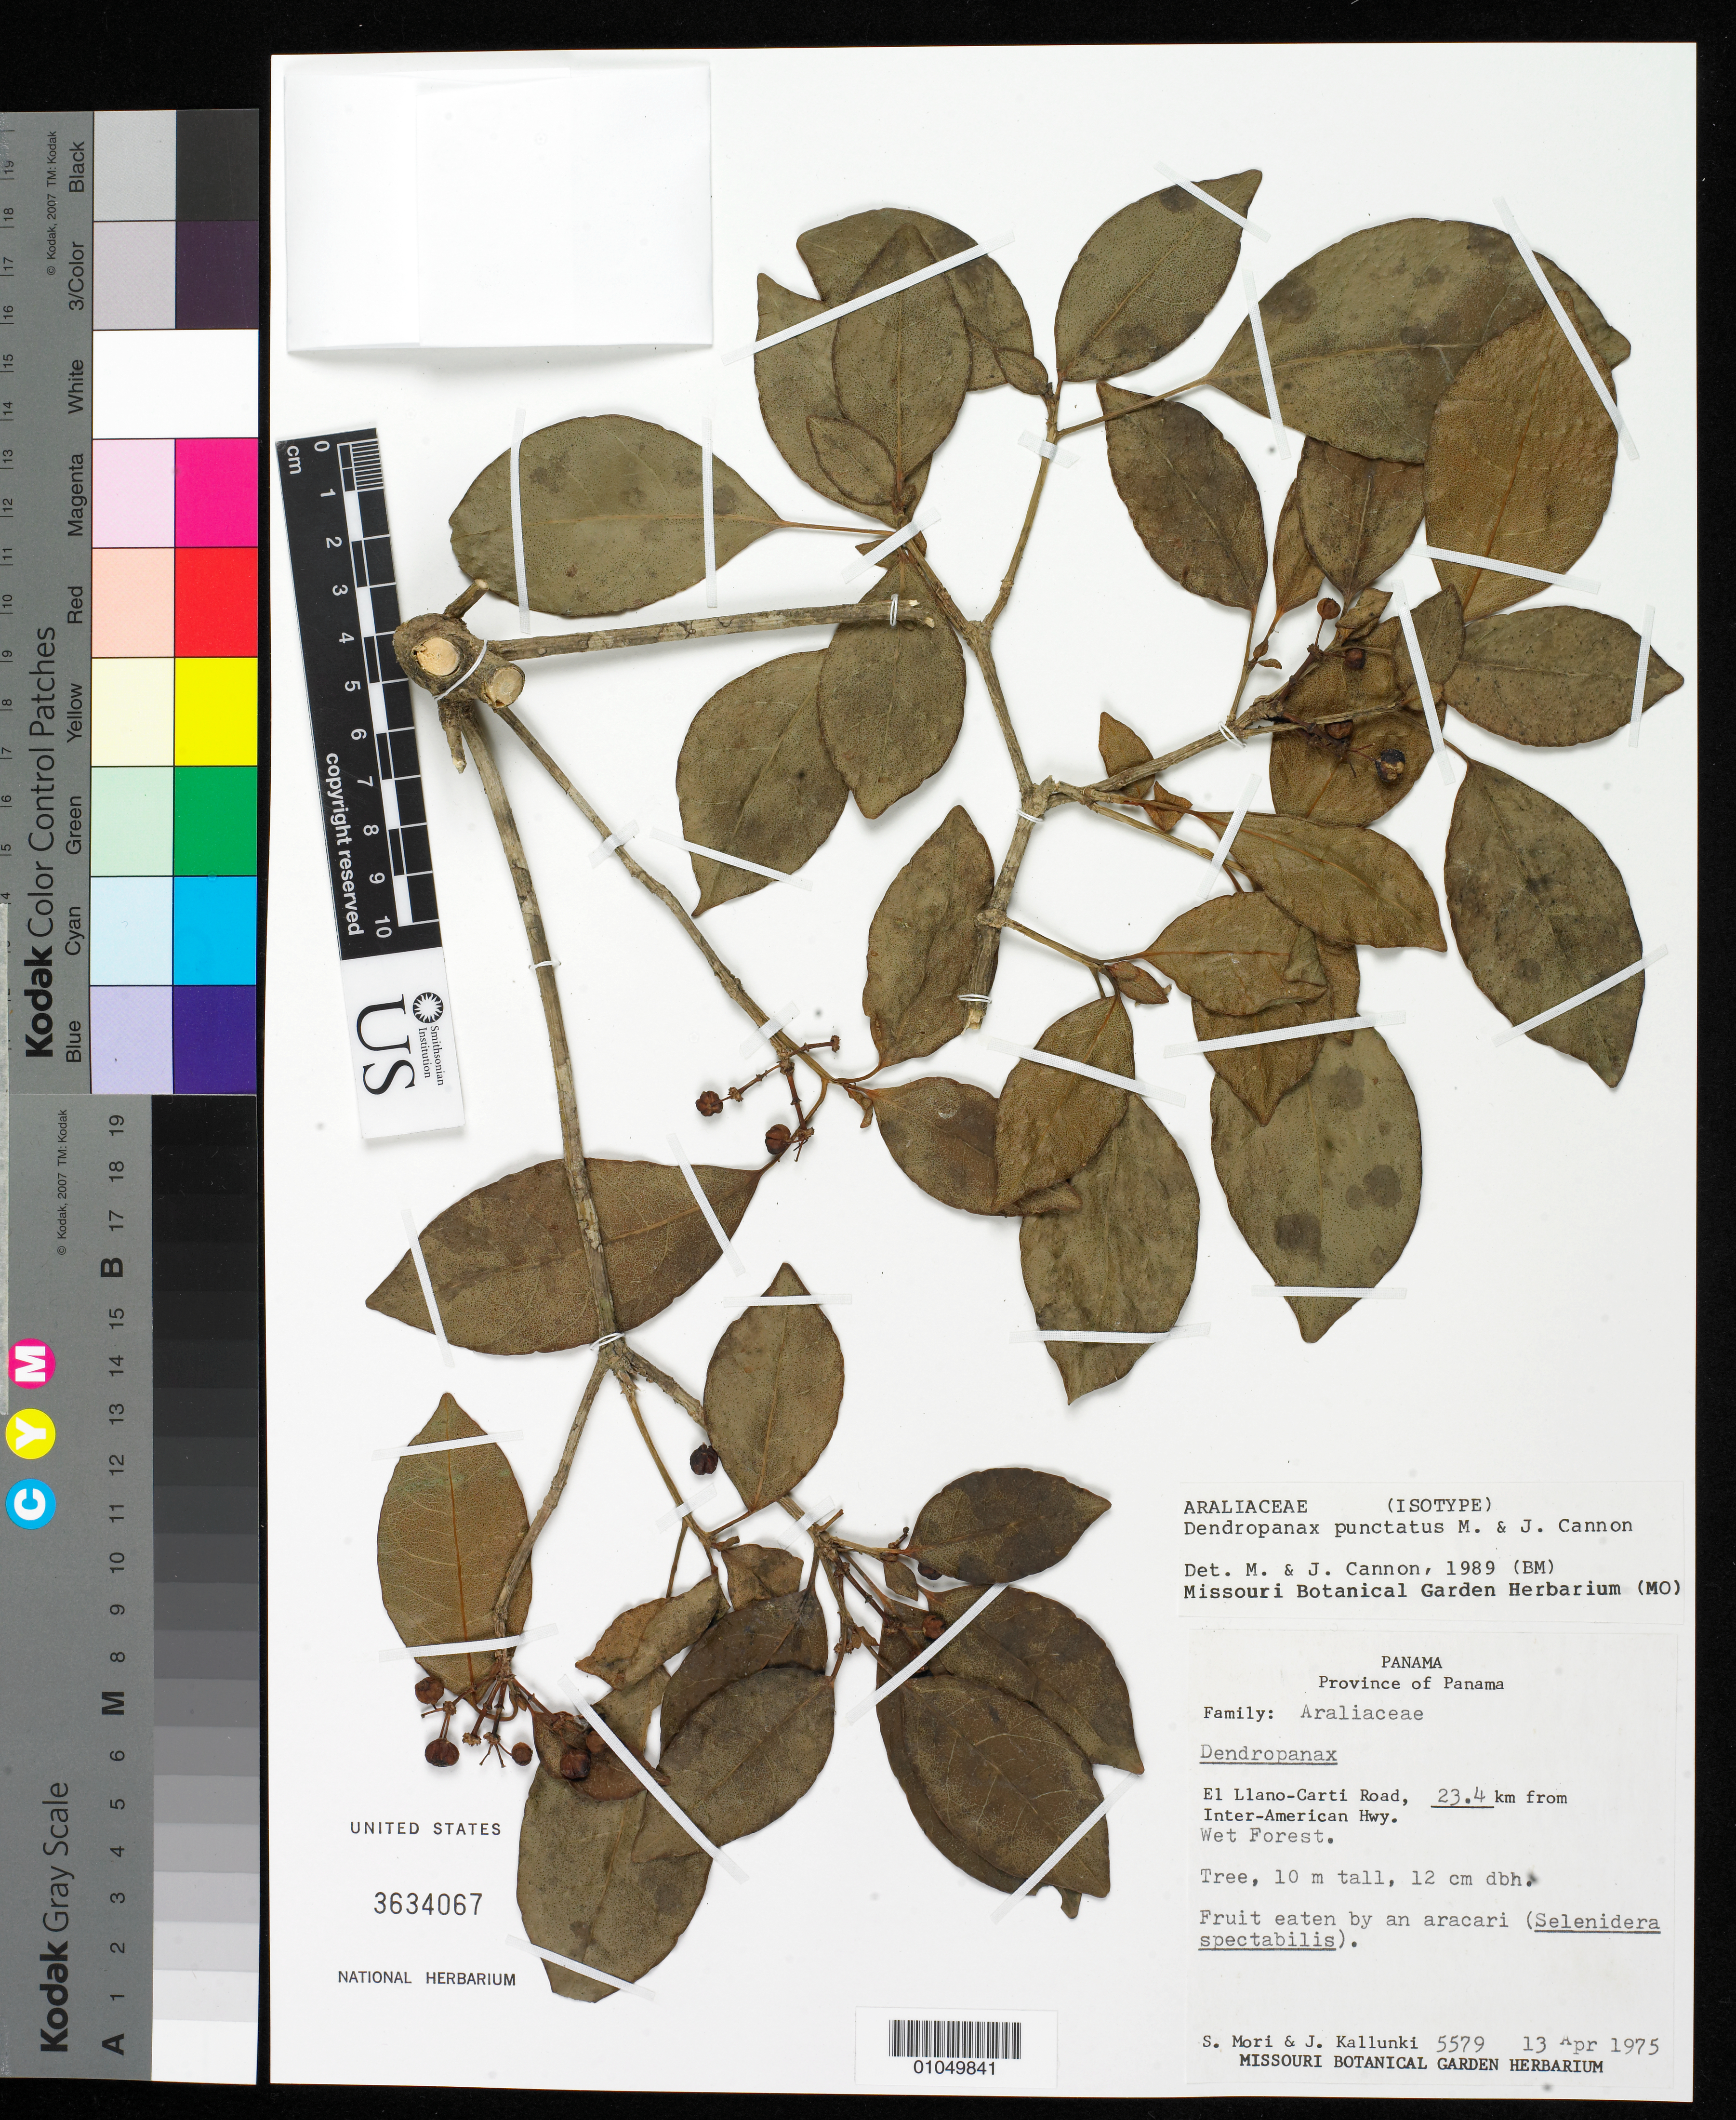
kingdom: Plantae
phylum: Tracheophyta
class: Magnoliopsida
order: Apiales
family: Araliaceae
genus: Dendropanax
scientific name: Dendropanax punctatus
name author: Cannon & Cannon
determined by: Cannon, Marilyn J.; Cannon, J.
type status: Isotype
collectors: S. Mori & J. Kallunki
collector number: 5579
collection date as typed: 13 Apr 1975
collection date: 1975-04-13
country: Panama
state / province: Panamá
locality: El Llano-Carti Road, 23.4 km from Inter-American Hwy.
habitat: Wet forest.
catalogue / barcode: US 3634067